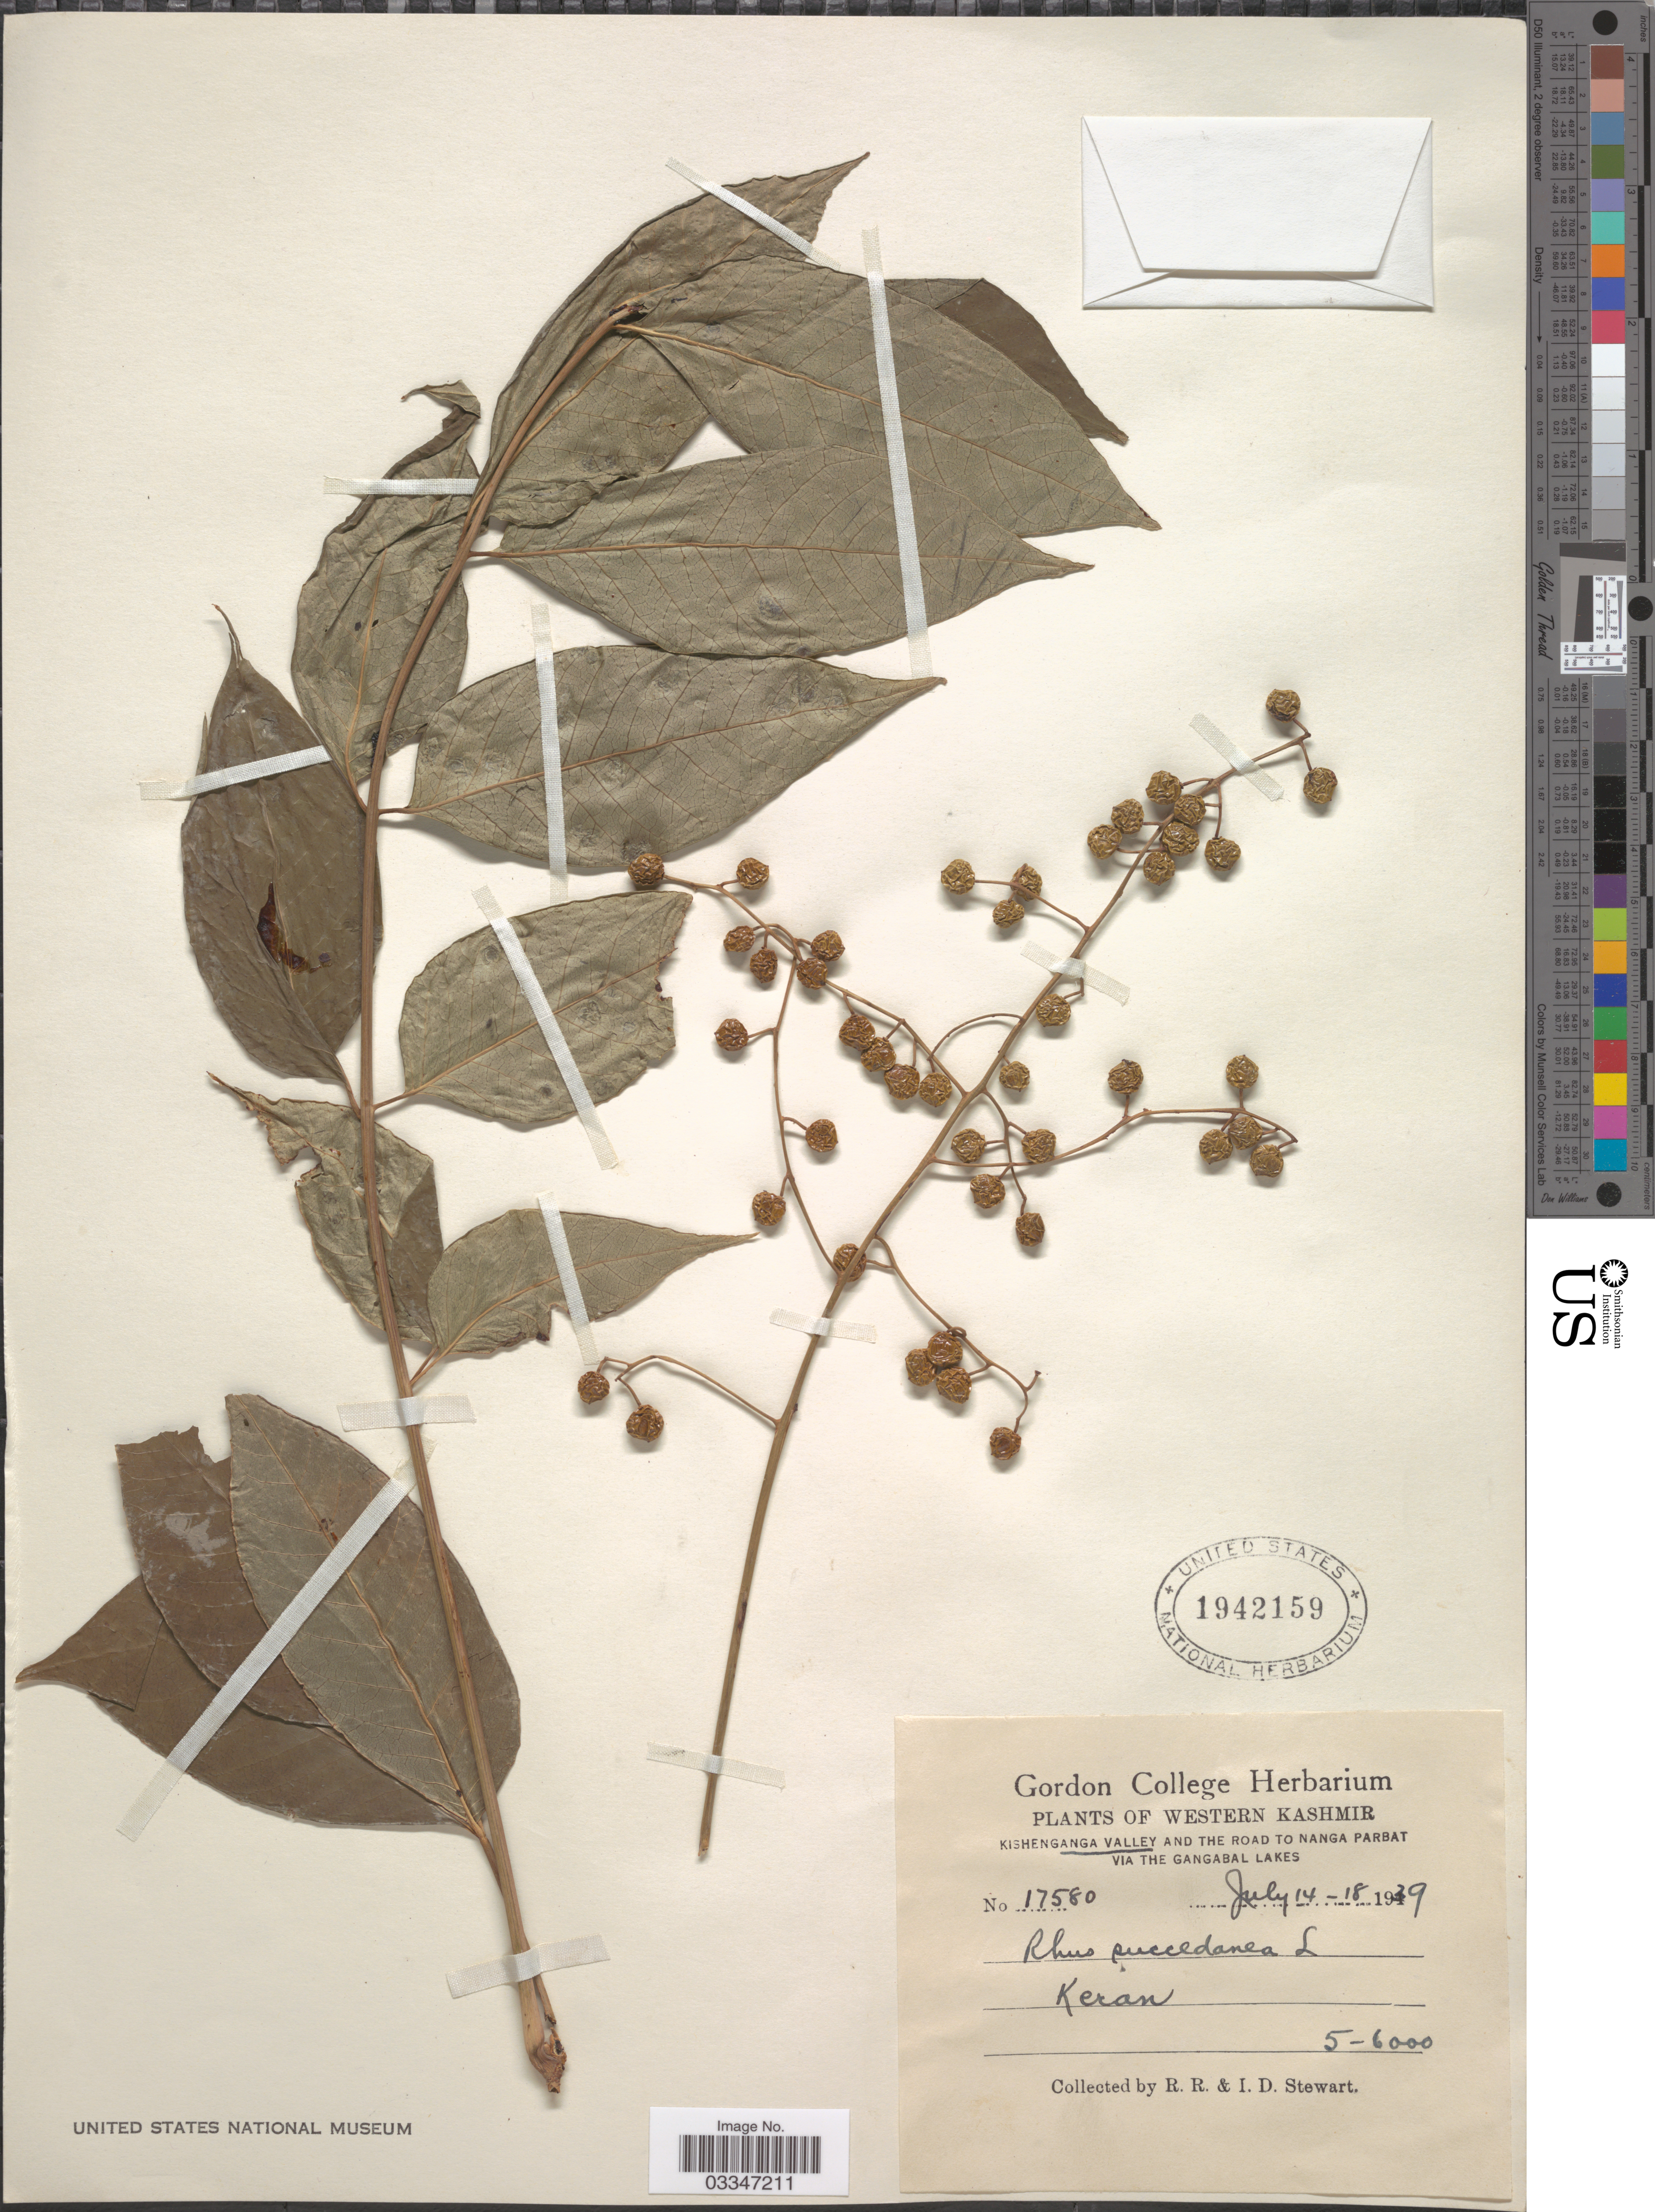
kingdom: Plantae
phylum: Tracheophyta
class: Magnoliopsida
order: Sapindales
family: Anacardiaceae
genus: Rhus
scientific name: Rhus succedanea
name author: L.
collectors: R. Stewart & I. Stewart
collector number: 17580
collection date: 1939-07-14/1939-07-18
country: Pakistan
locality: Western Kashmir. Kishenganga Valley. Keran.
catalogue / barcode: US 1942159